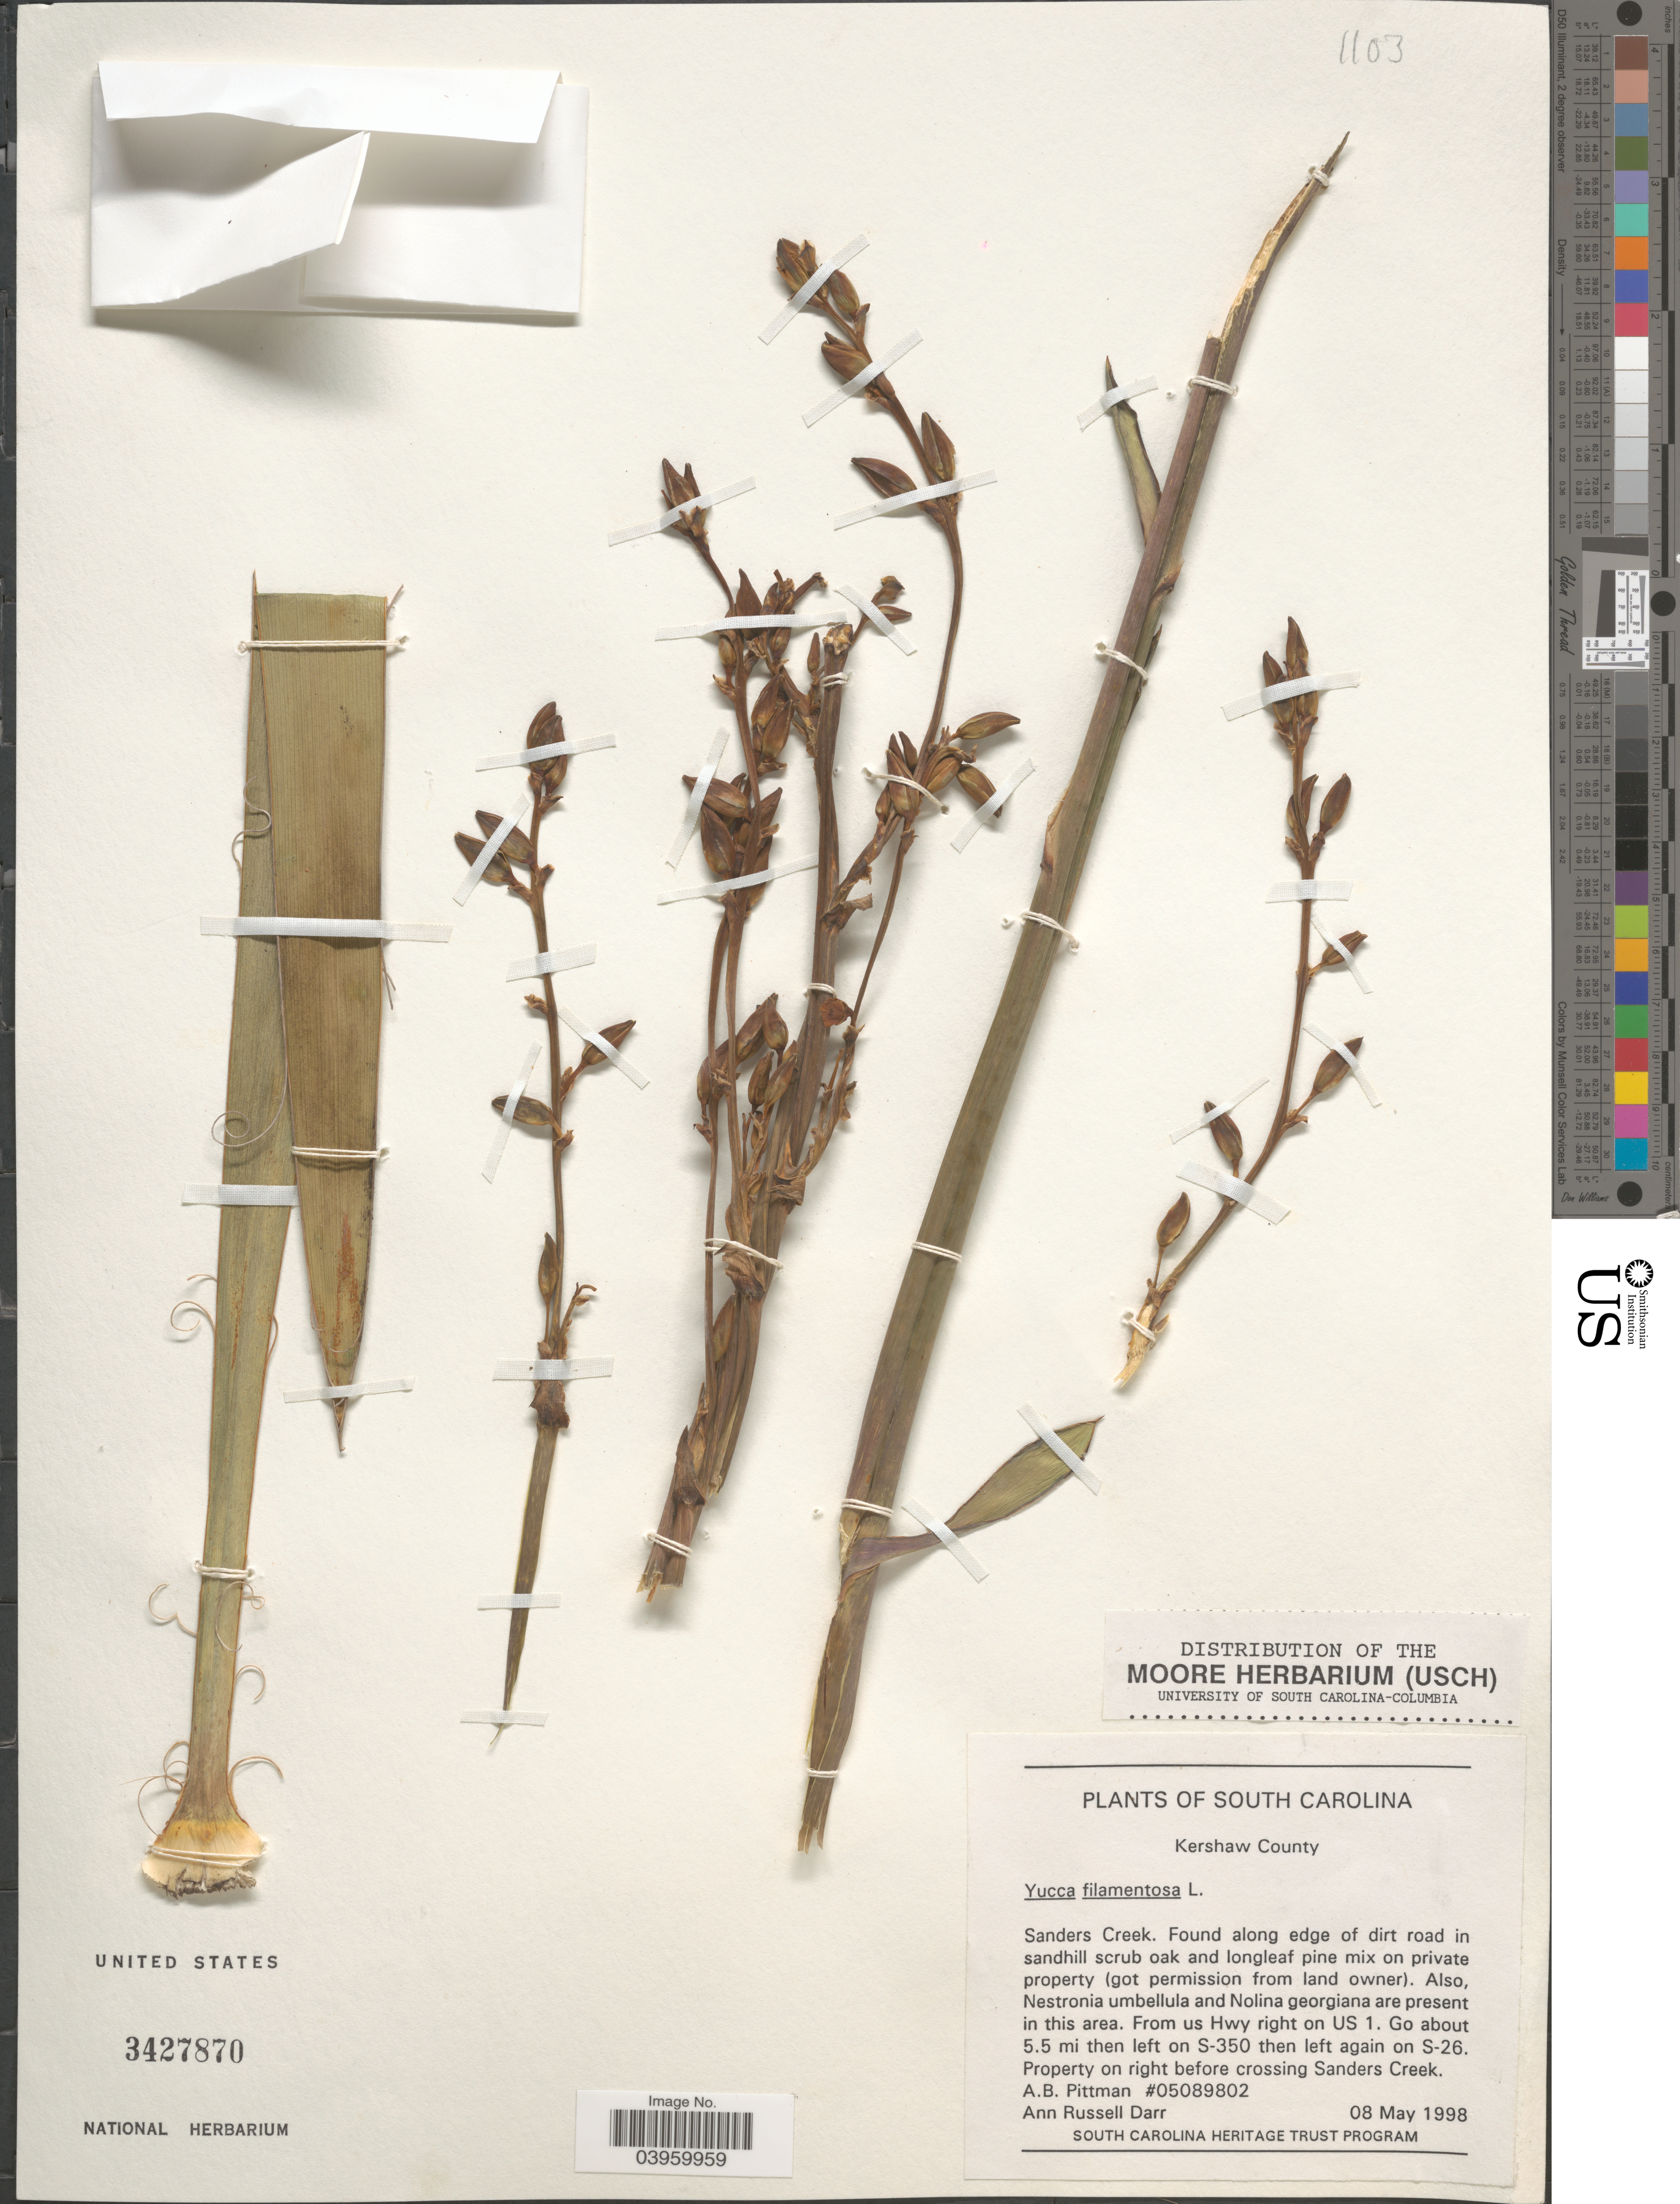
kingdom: Plantae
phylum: Tracheophyta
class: Liliopsida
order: Asparagales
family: Asparagaceae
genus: Yucca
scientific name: Yucca filamentosa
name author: L.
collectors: A. B. Pittman & A. Darr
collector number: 05089802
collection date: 1998-05-08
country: United States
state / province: South Carolina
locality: Kershaw County. Sanders Creek. From us Hwy right on US 1. Go about 5.5 mi then left on S-350 then left again on S-26. Property on right before crossing Sanders Creek.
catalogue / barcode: US 3427870